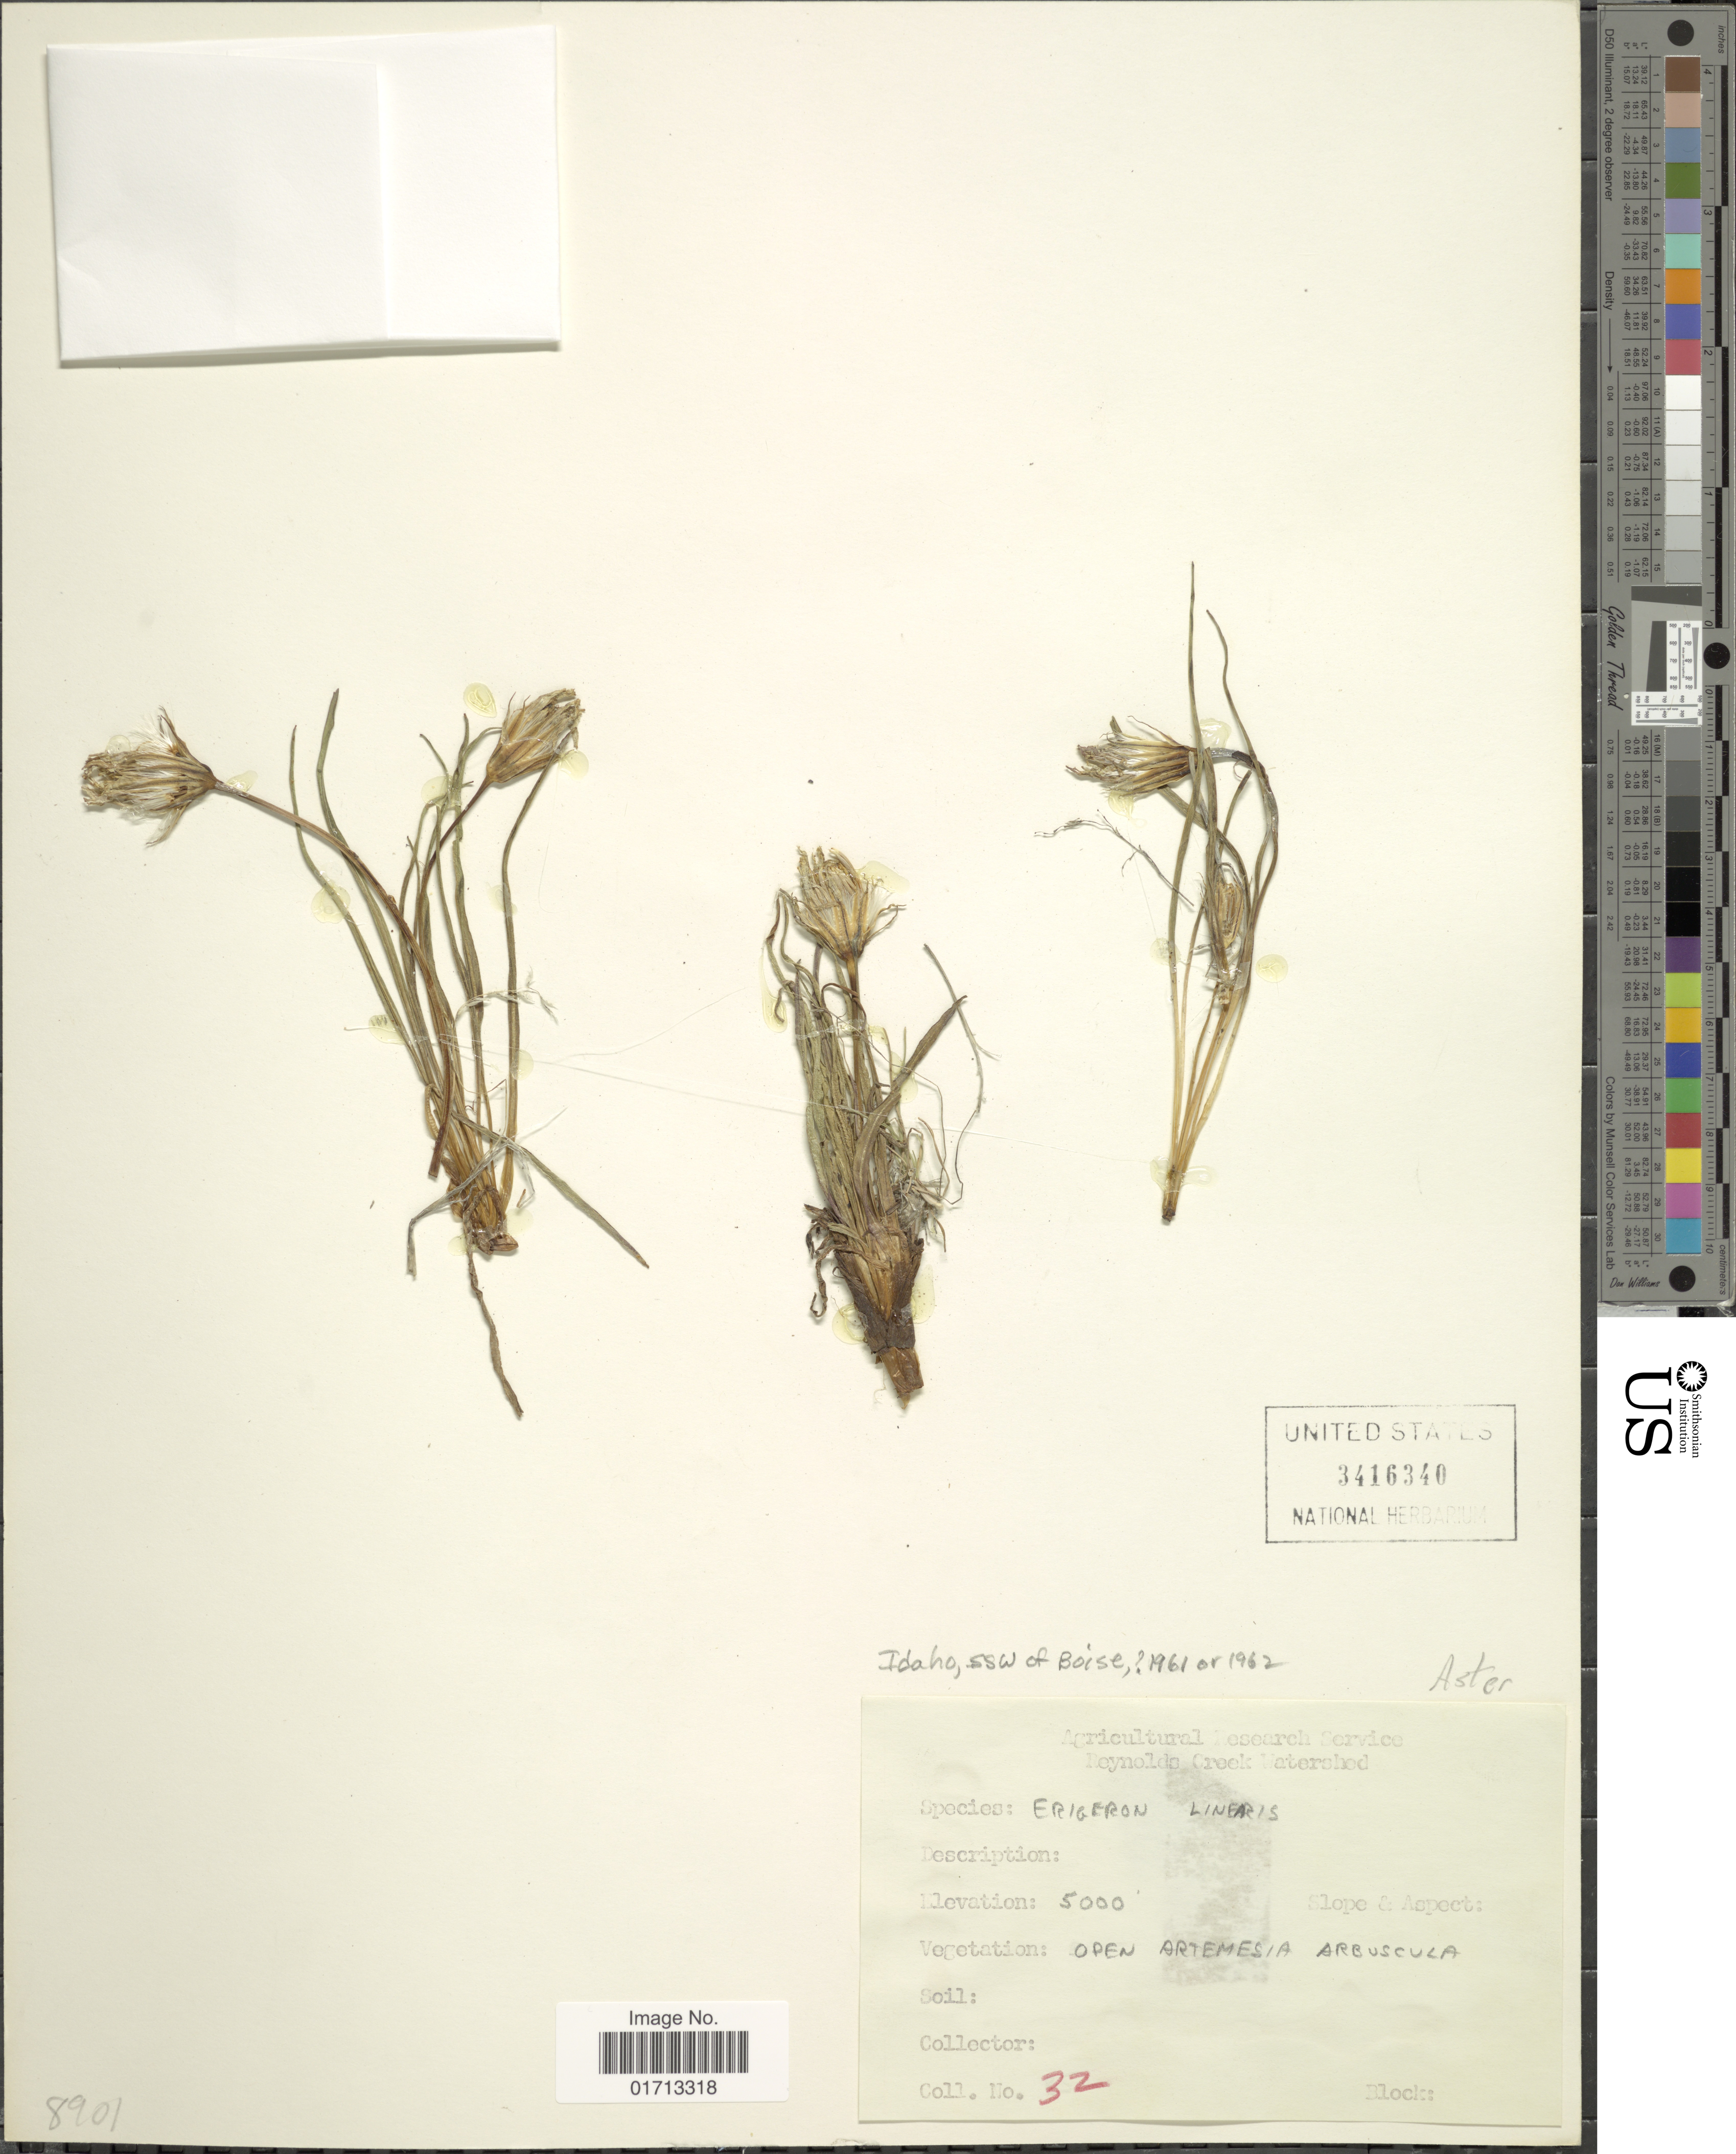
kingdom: Plantae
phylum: Tracheophyta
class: Magnoliopsida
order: Asterales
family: Asteraceae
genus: Erigeron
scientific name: Erigeron linearis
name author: (Hook.) Piper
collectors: Agricultural Research Service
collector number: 32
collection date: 1961/1962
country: United States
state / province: Idaho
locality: Ssw of Boise, Reynolds Creek Watershed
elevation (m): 1524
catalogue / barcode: US 3416340